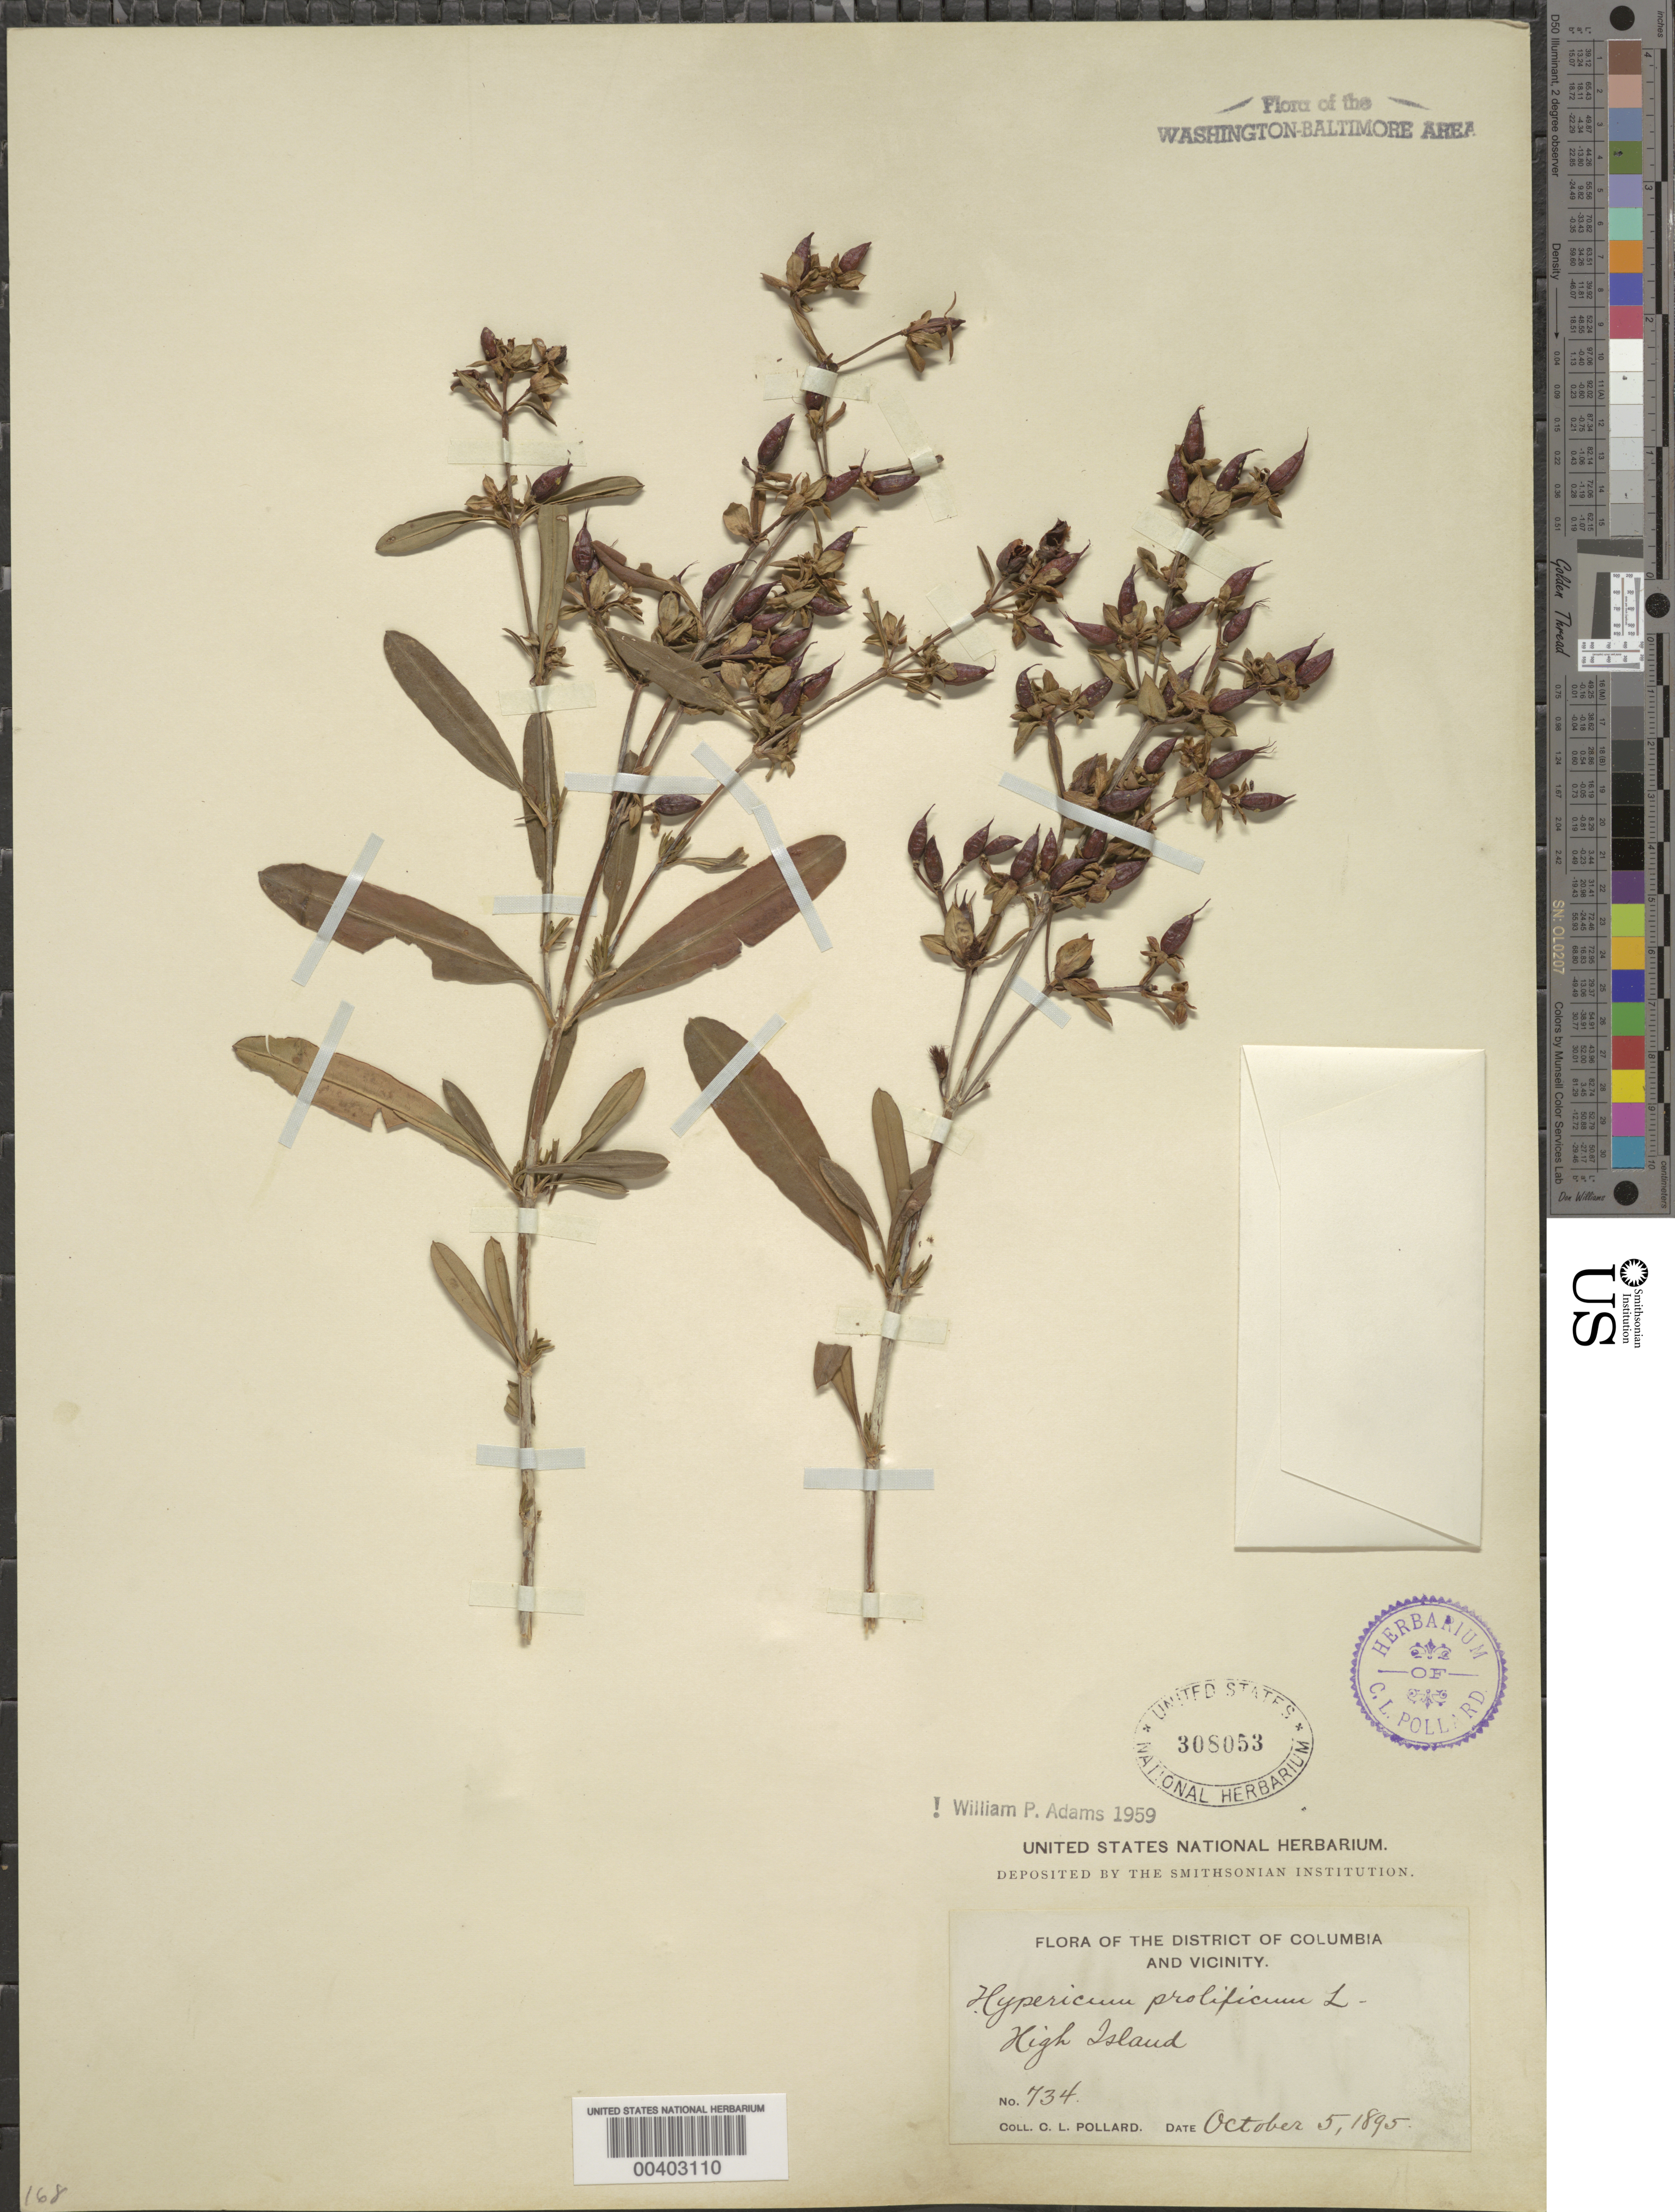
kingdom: Plantae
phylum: Tracheophyta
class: Magnoliopsida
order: Malpighiales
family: Hypericaceae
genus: Hypericum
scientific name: Hypericum prolificum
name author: L.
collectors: C. L. Pollard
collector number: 734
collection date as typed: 05 Oct 1895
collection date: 1895-10-05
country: United States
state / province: Maryland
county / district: Montgomery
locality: High Island C. & O. Canal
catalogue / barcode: US 308053